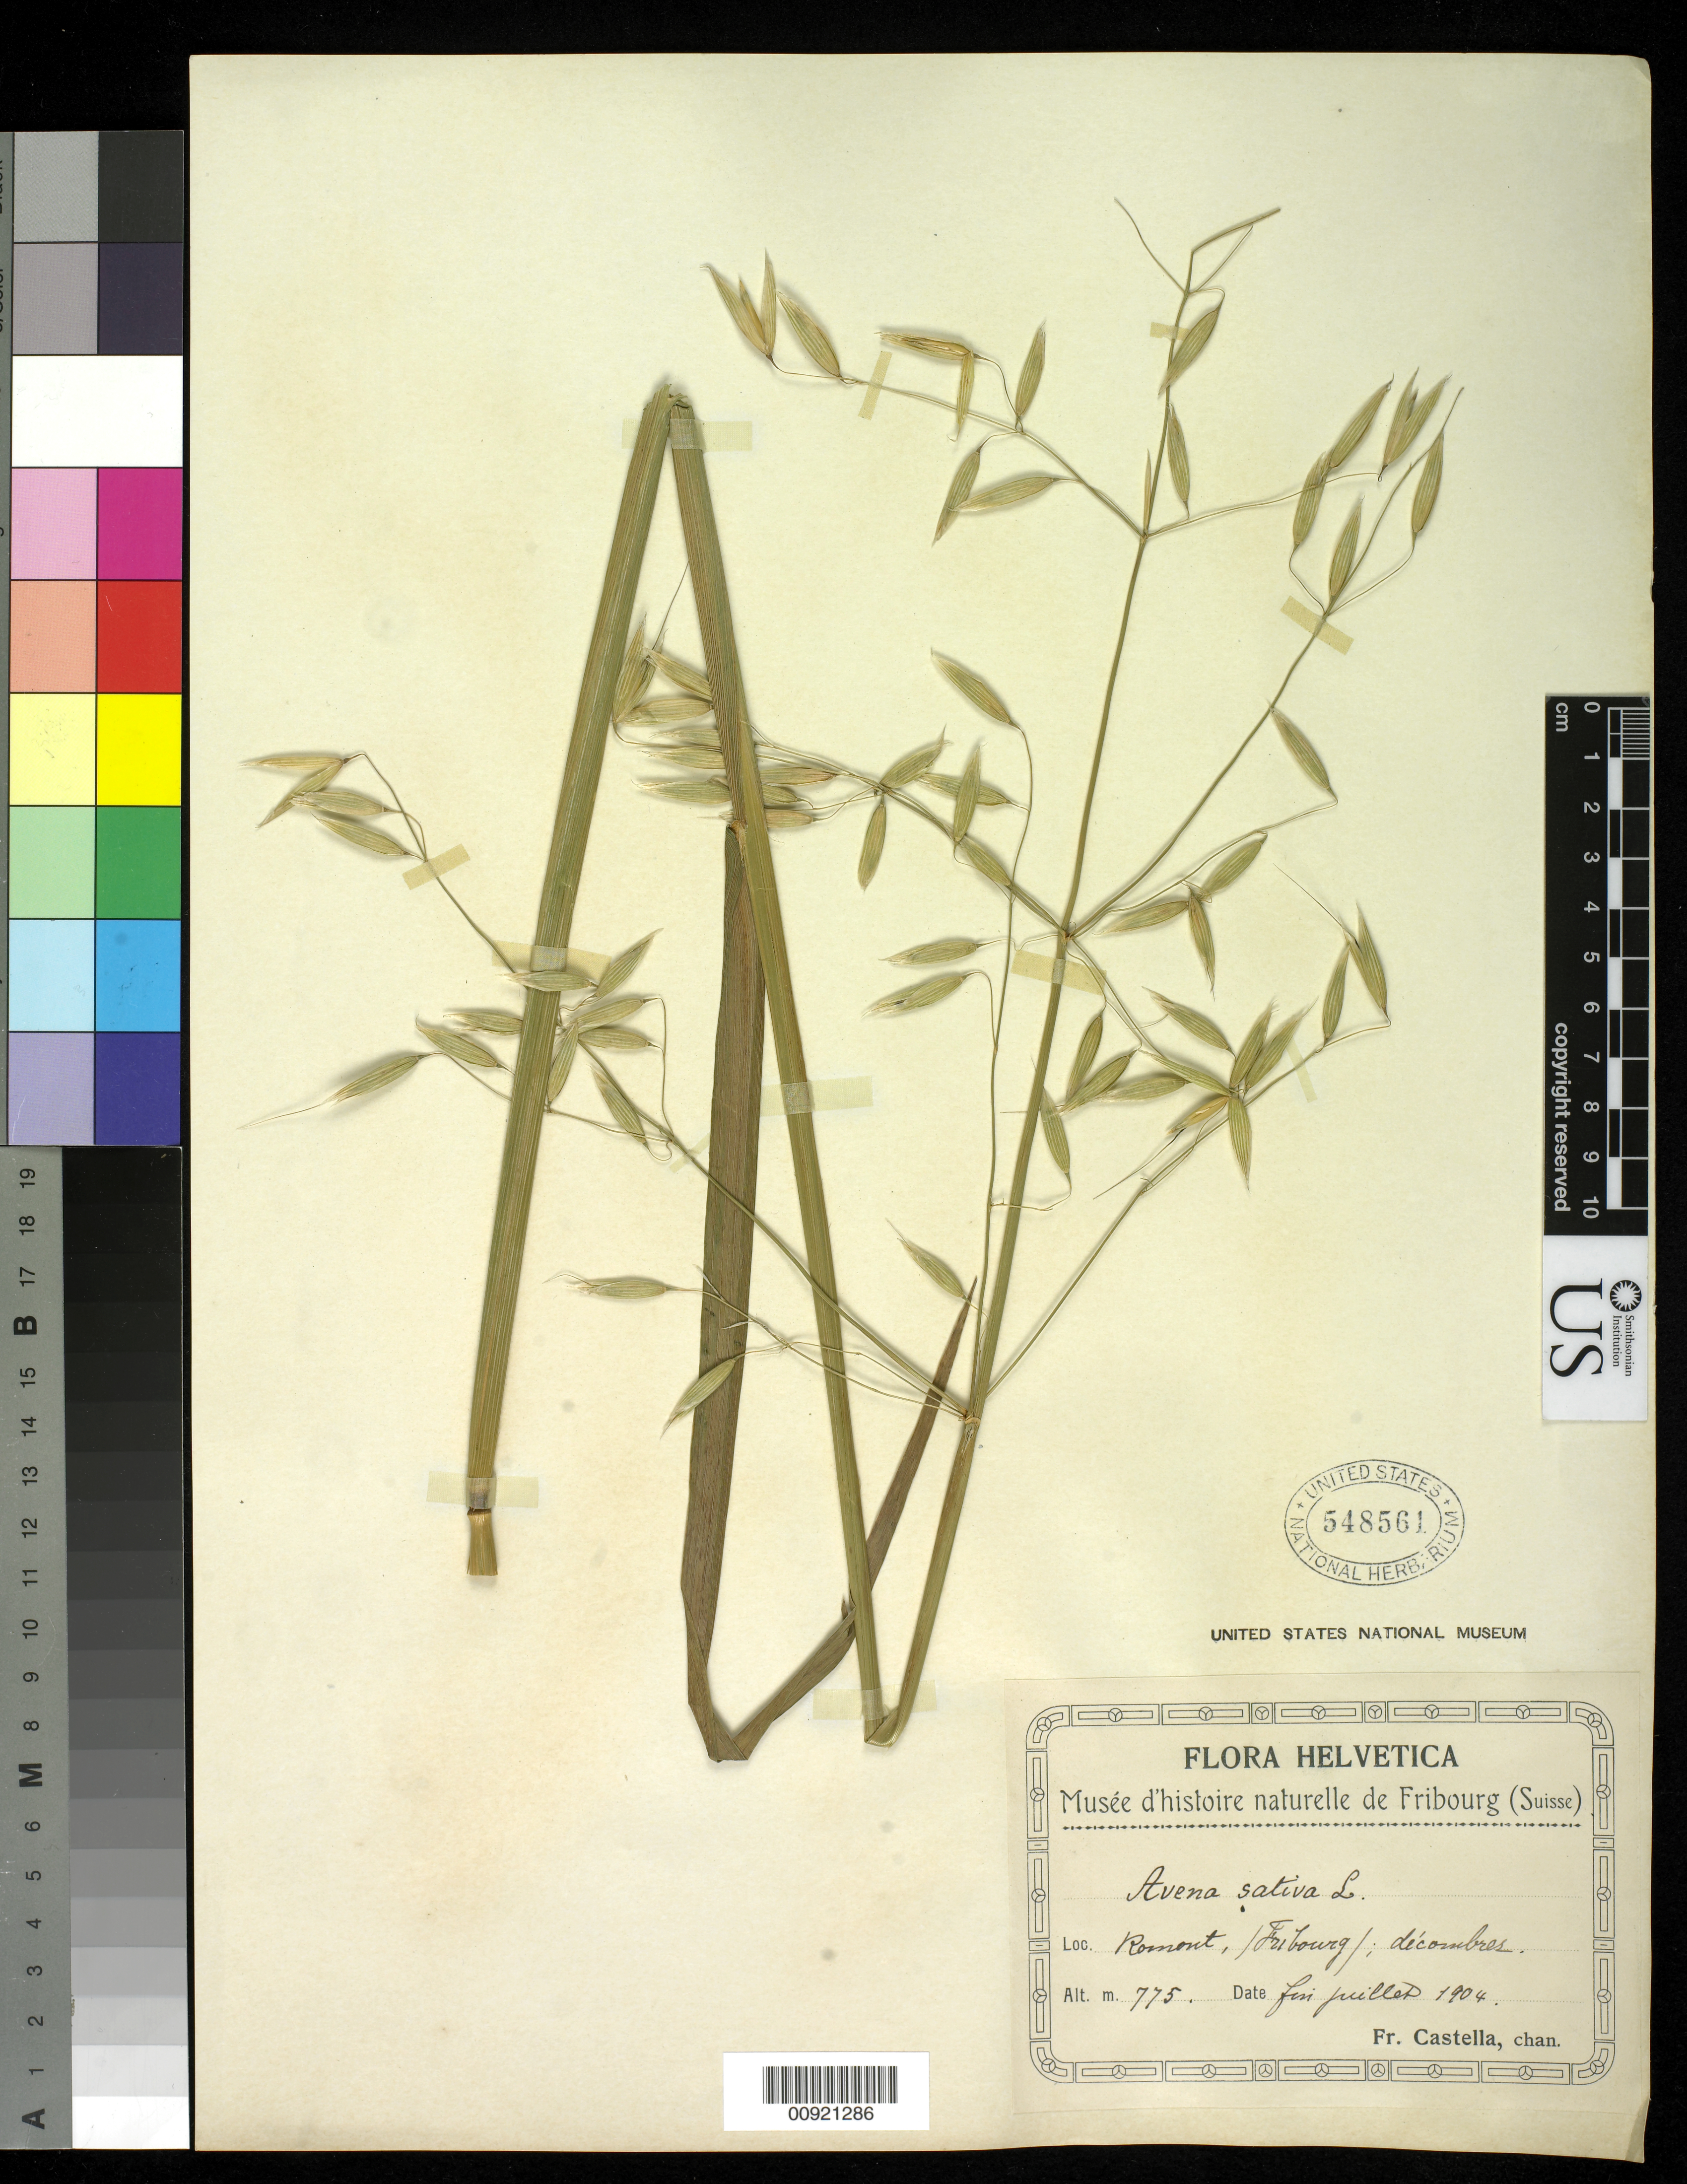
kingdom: Plantae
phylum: Tracheophyta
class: Liliopsida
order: Poales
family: Poaceae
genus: Avena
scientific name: Avena sativa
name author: L.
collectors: Fr. Castella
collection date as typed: Jul 1904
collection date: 1904-07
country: Switzerland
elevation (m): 775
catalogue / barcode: US 548561